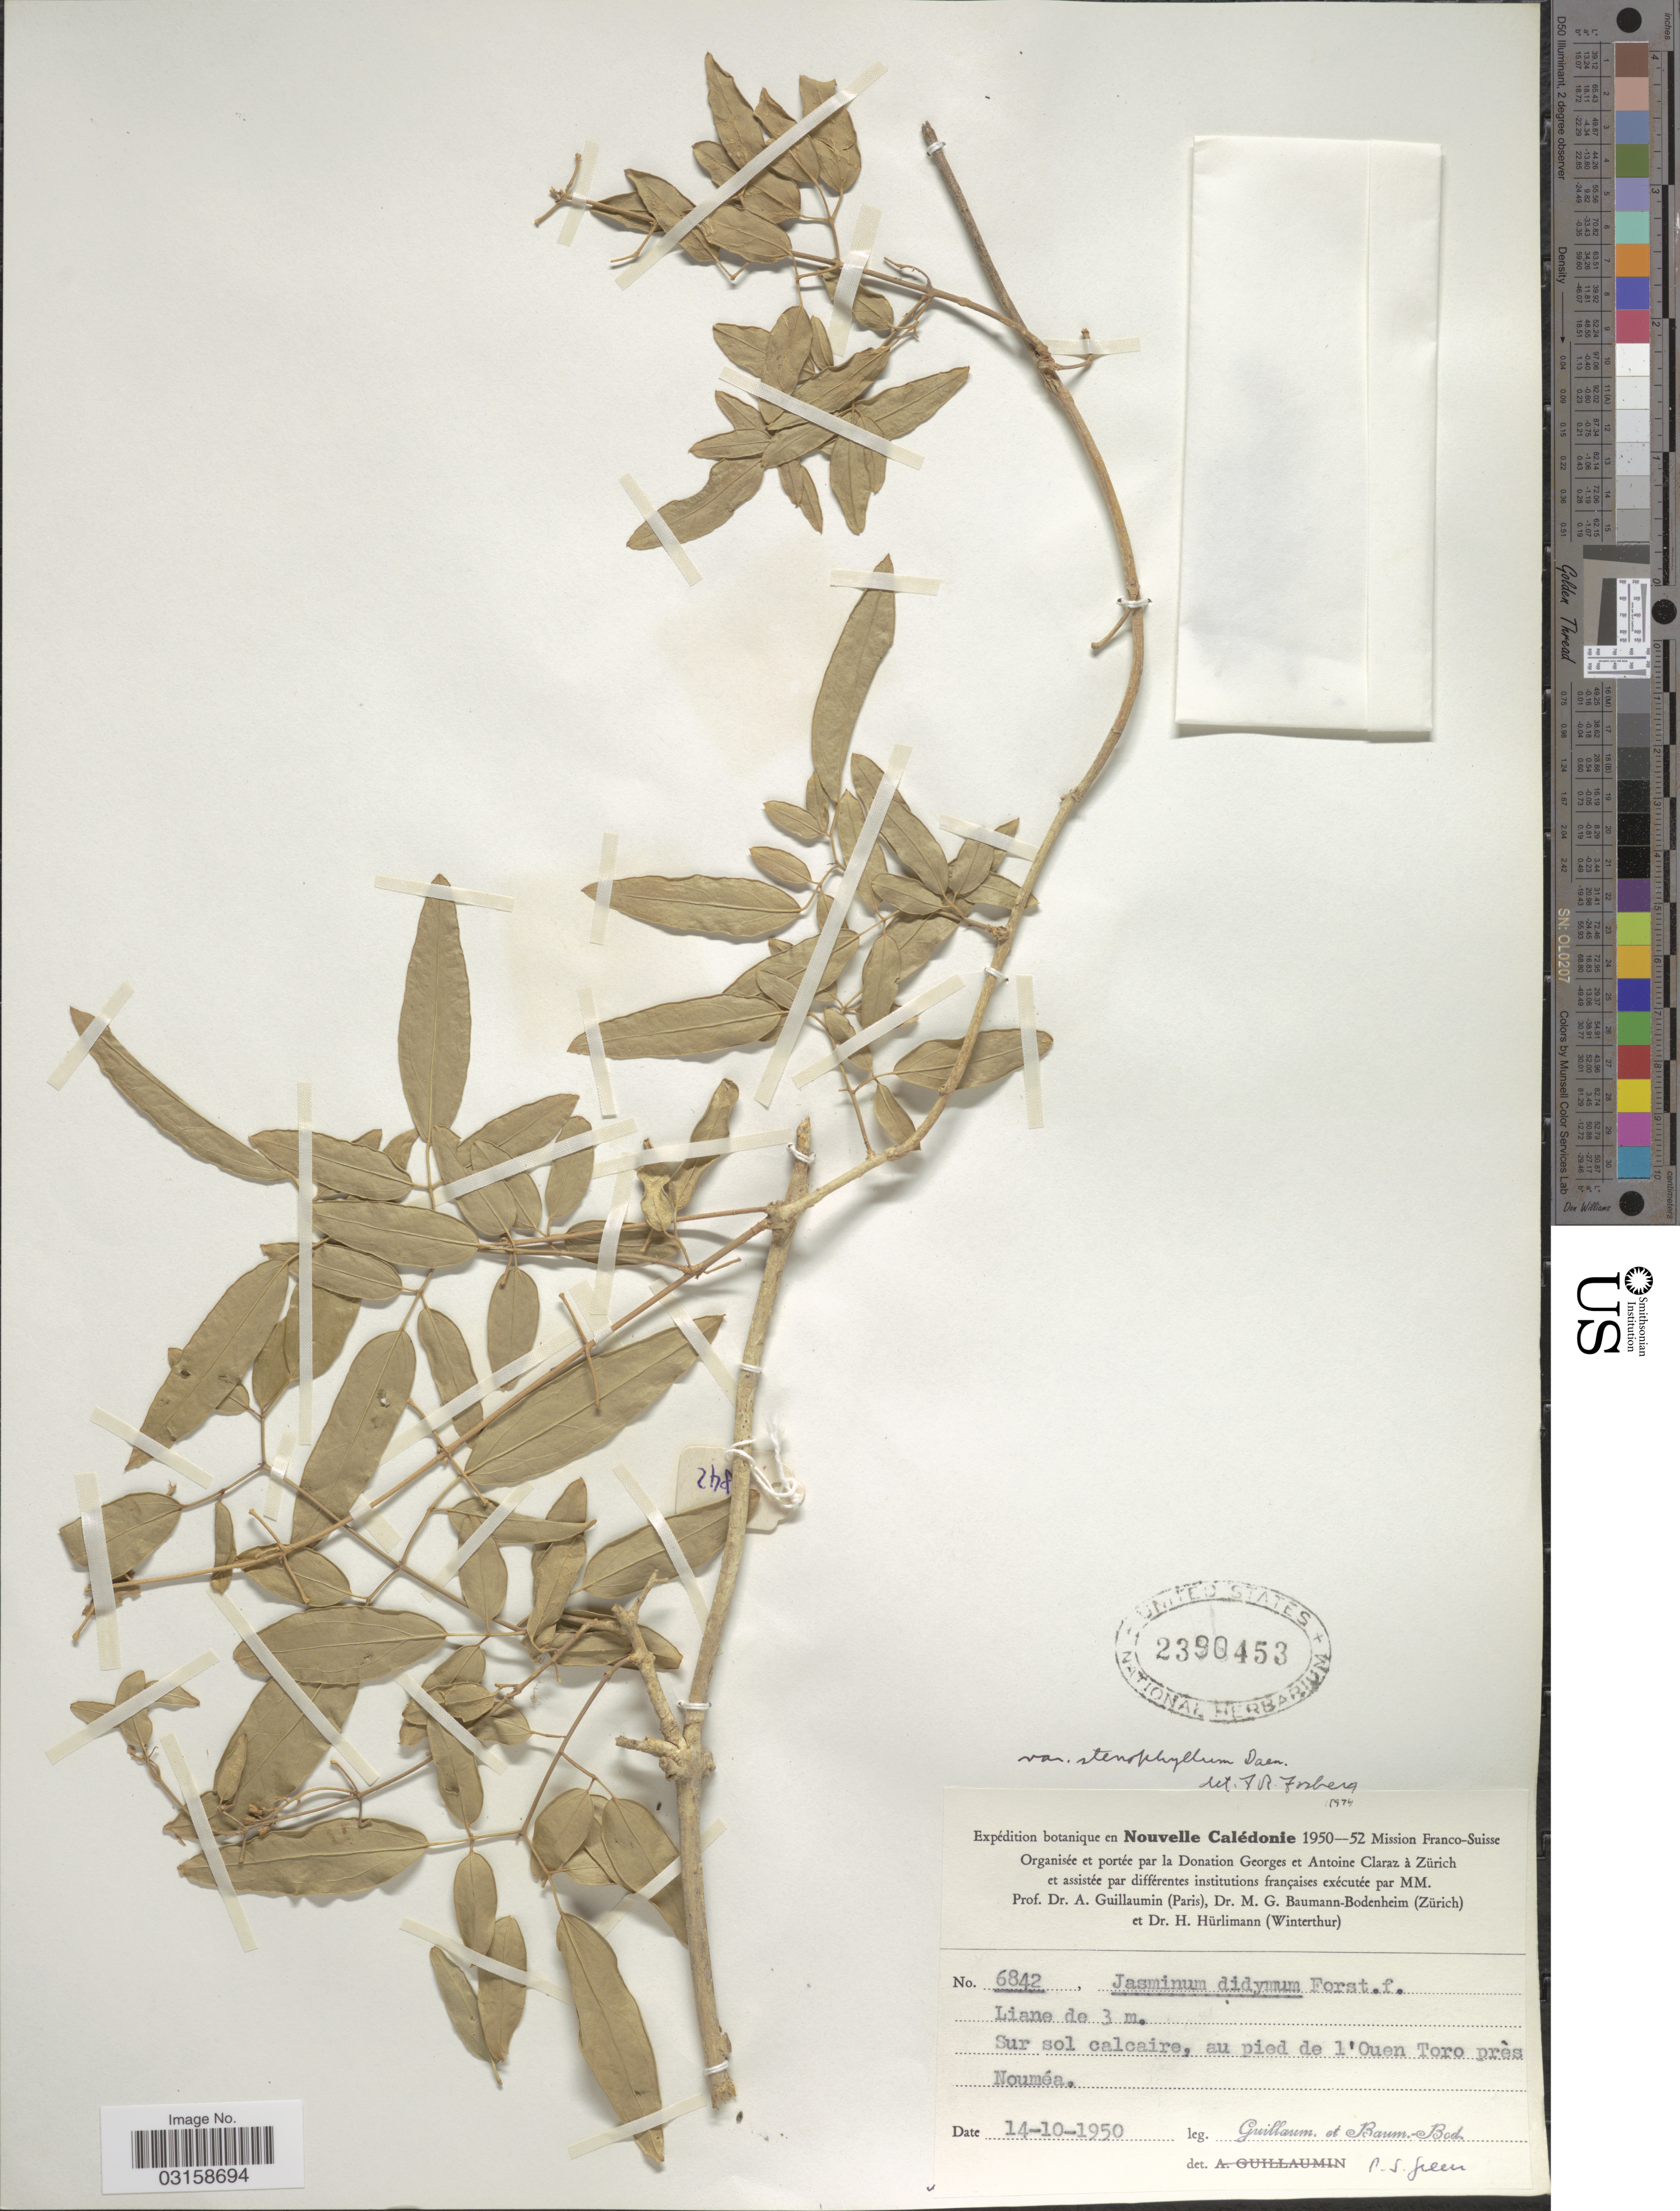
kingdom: Plantae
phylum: Tracheophyta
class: Magnoliopsida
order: Lamiales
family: Oleaceae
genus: Jasminum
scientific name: Jasminum didymum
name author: G. Forst.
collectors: A. Guillaumin & M. G. Baumann-Bodenheim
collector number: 6842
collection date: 1950-10-14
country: New Caledonia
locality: Nouvelle Calédonie. Au pied de l'Ouen Toro près Nouméa.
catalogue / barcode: US 2390453